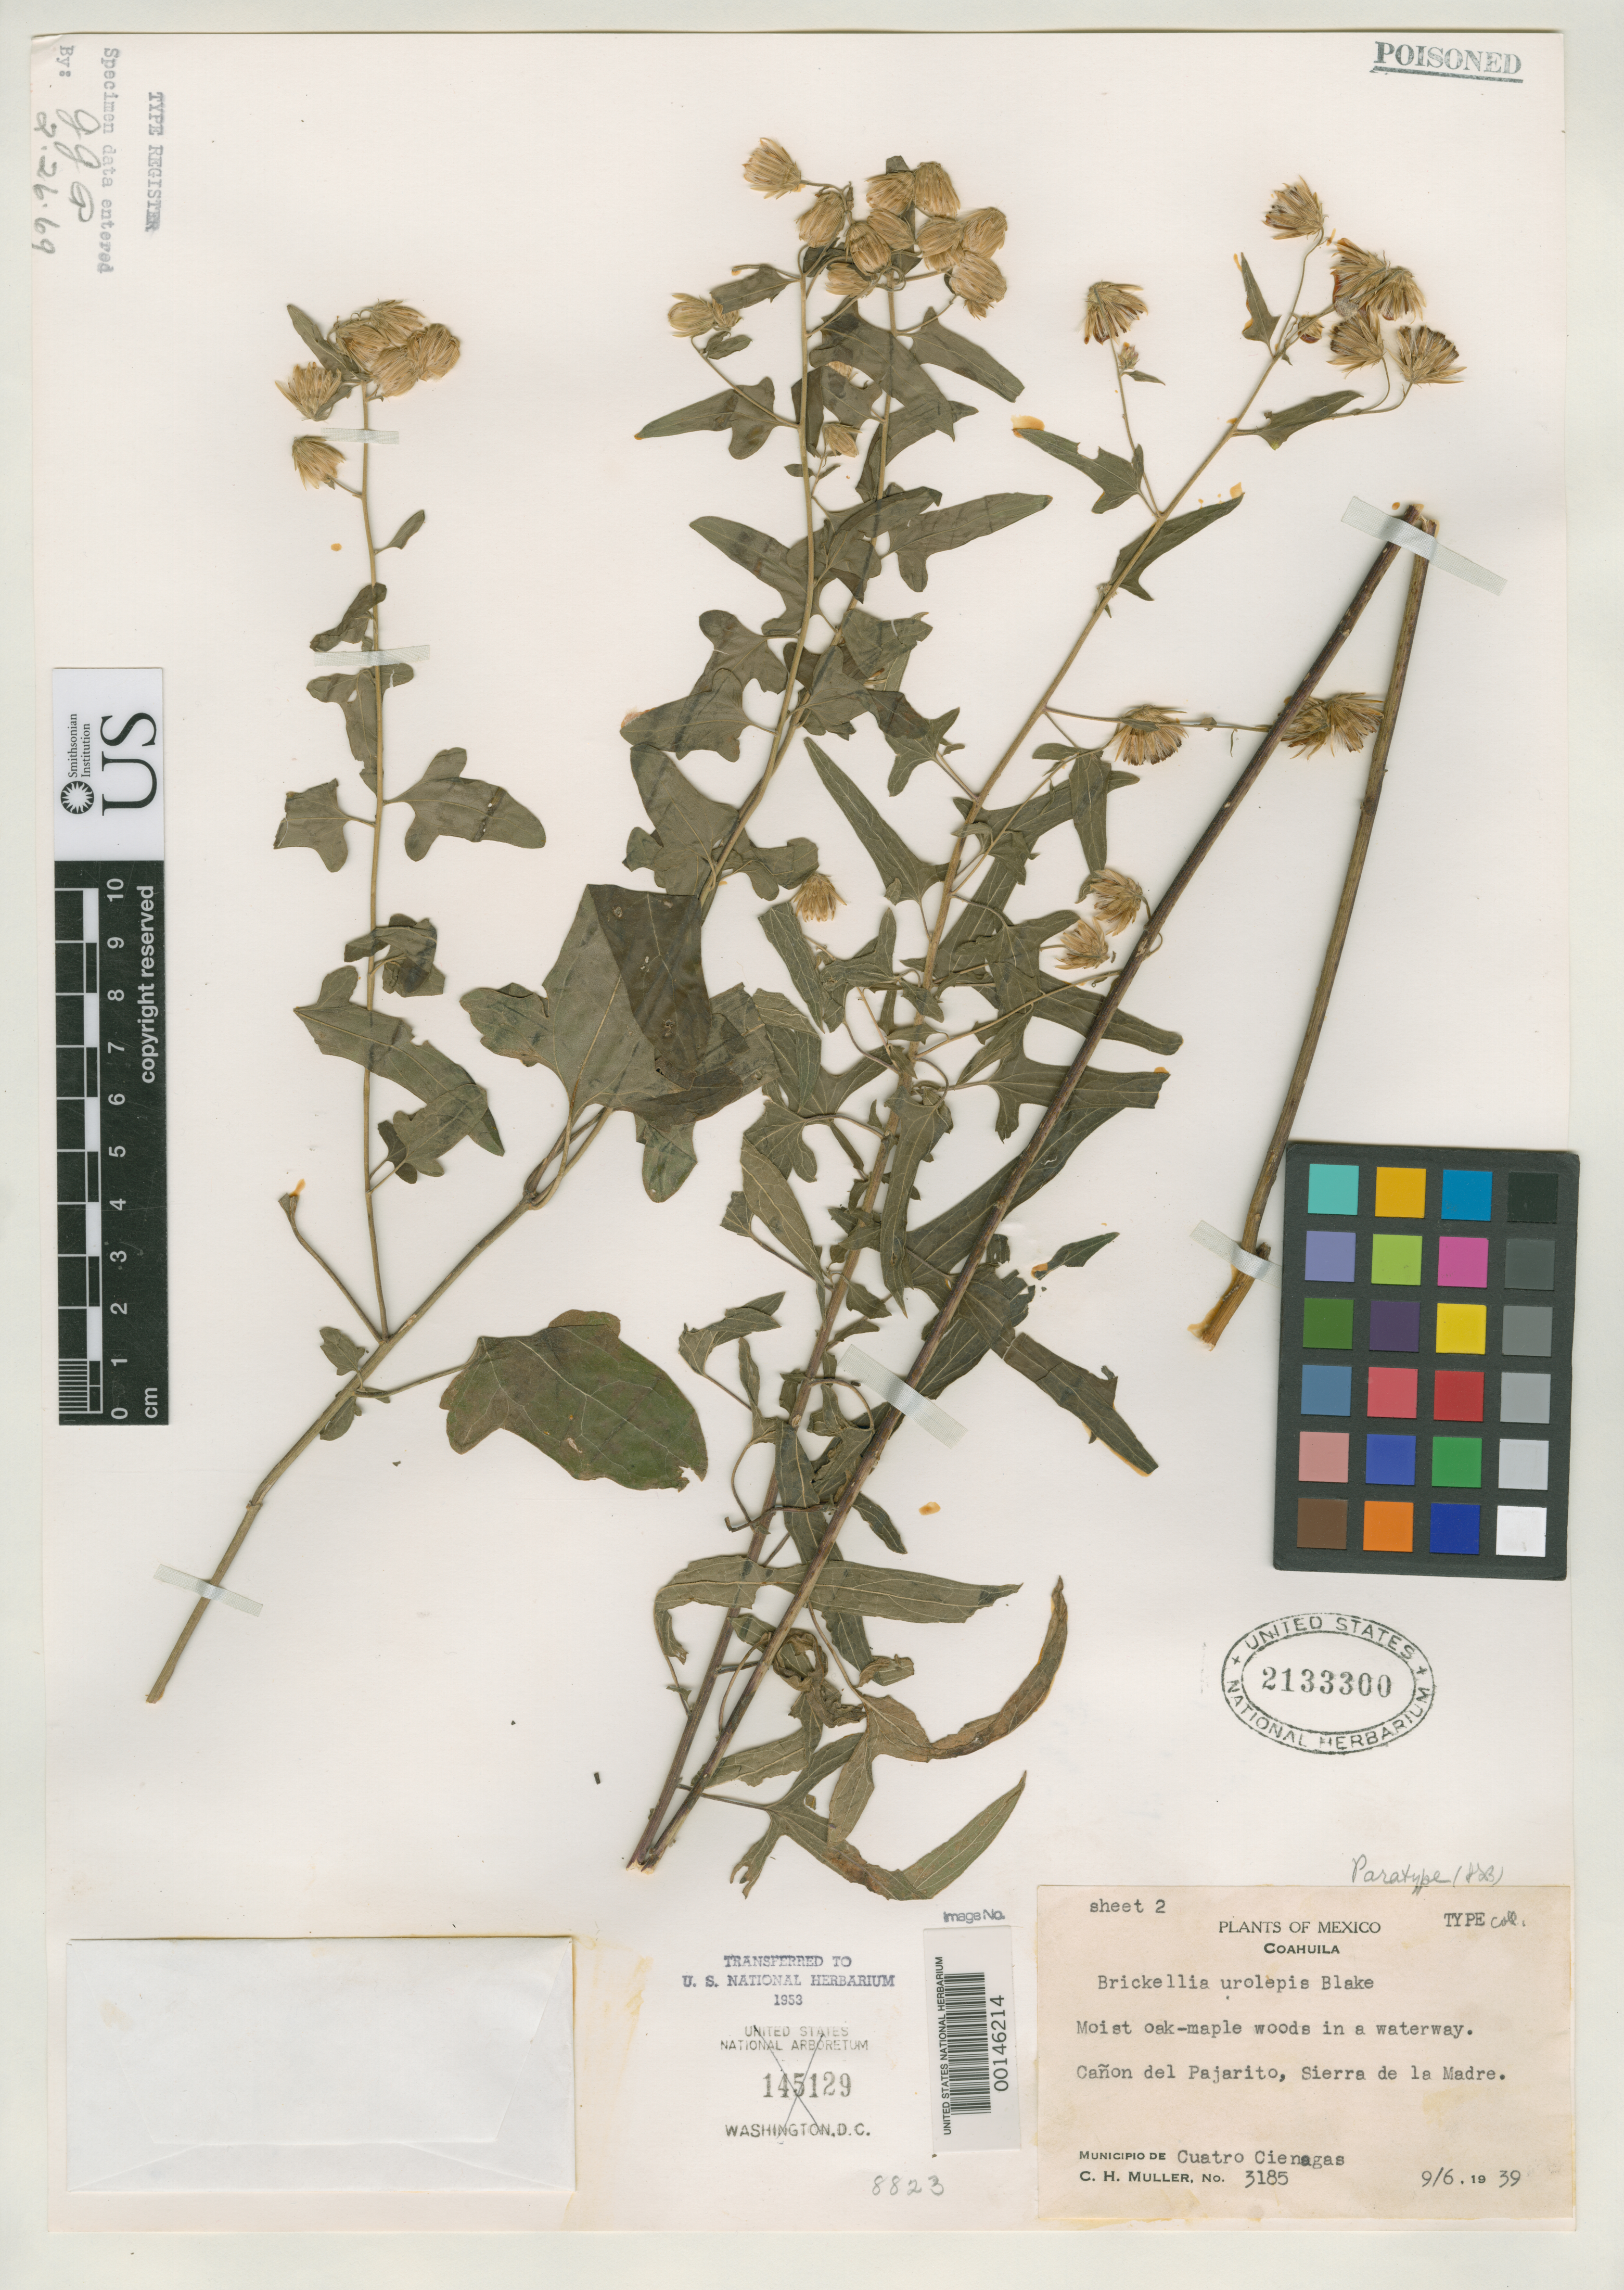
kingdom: Plantae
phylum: Tracheophyta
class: Magnoliopsida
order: Asterales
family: Asteraceae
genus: Brickellia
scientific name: Brickellia urolepis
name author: S.F. Blake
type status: Isotype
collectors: C. H. Muller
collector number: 3185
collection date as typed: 09 Jun 1939 to 06 Sep 1939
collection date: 1939-06-09/1939-09-06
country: Mexico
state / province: Coahuila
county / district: Cuatro Cienagas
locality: Canon del Pajarito, Sierra de la Madre.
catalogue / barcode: US 2133300